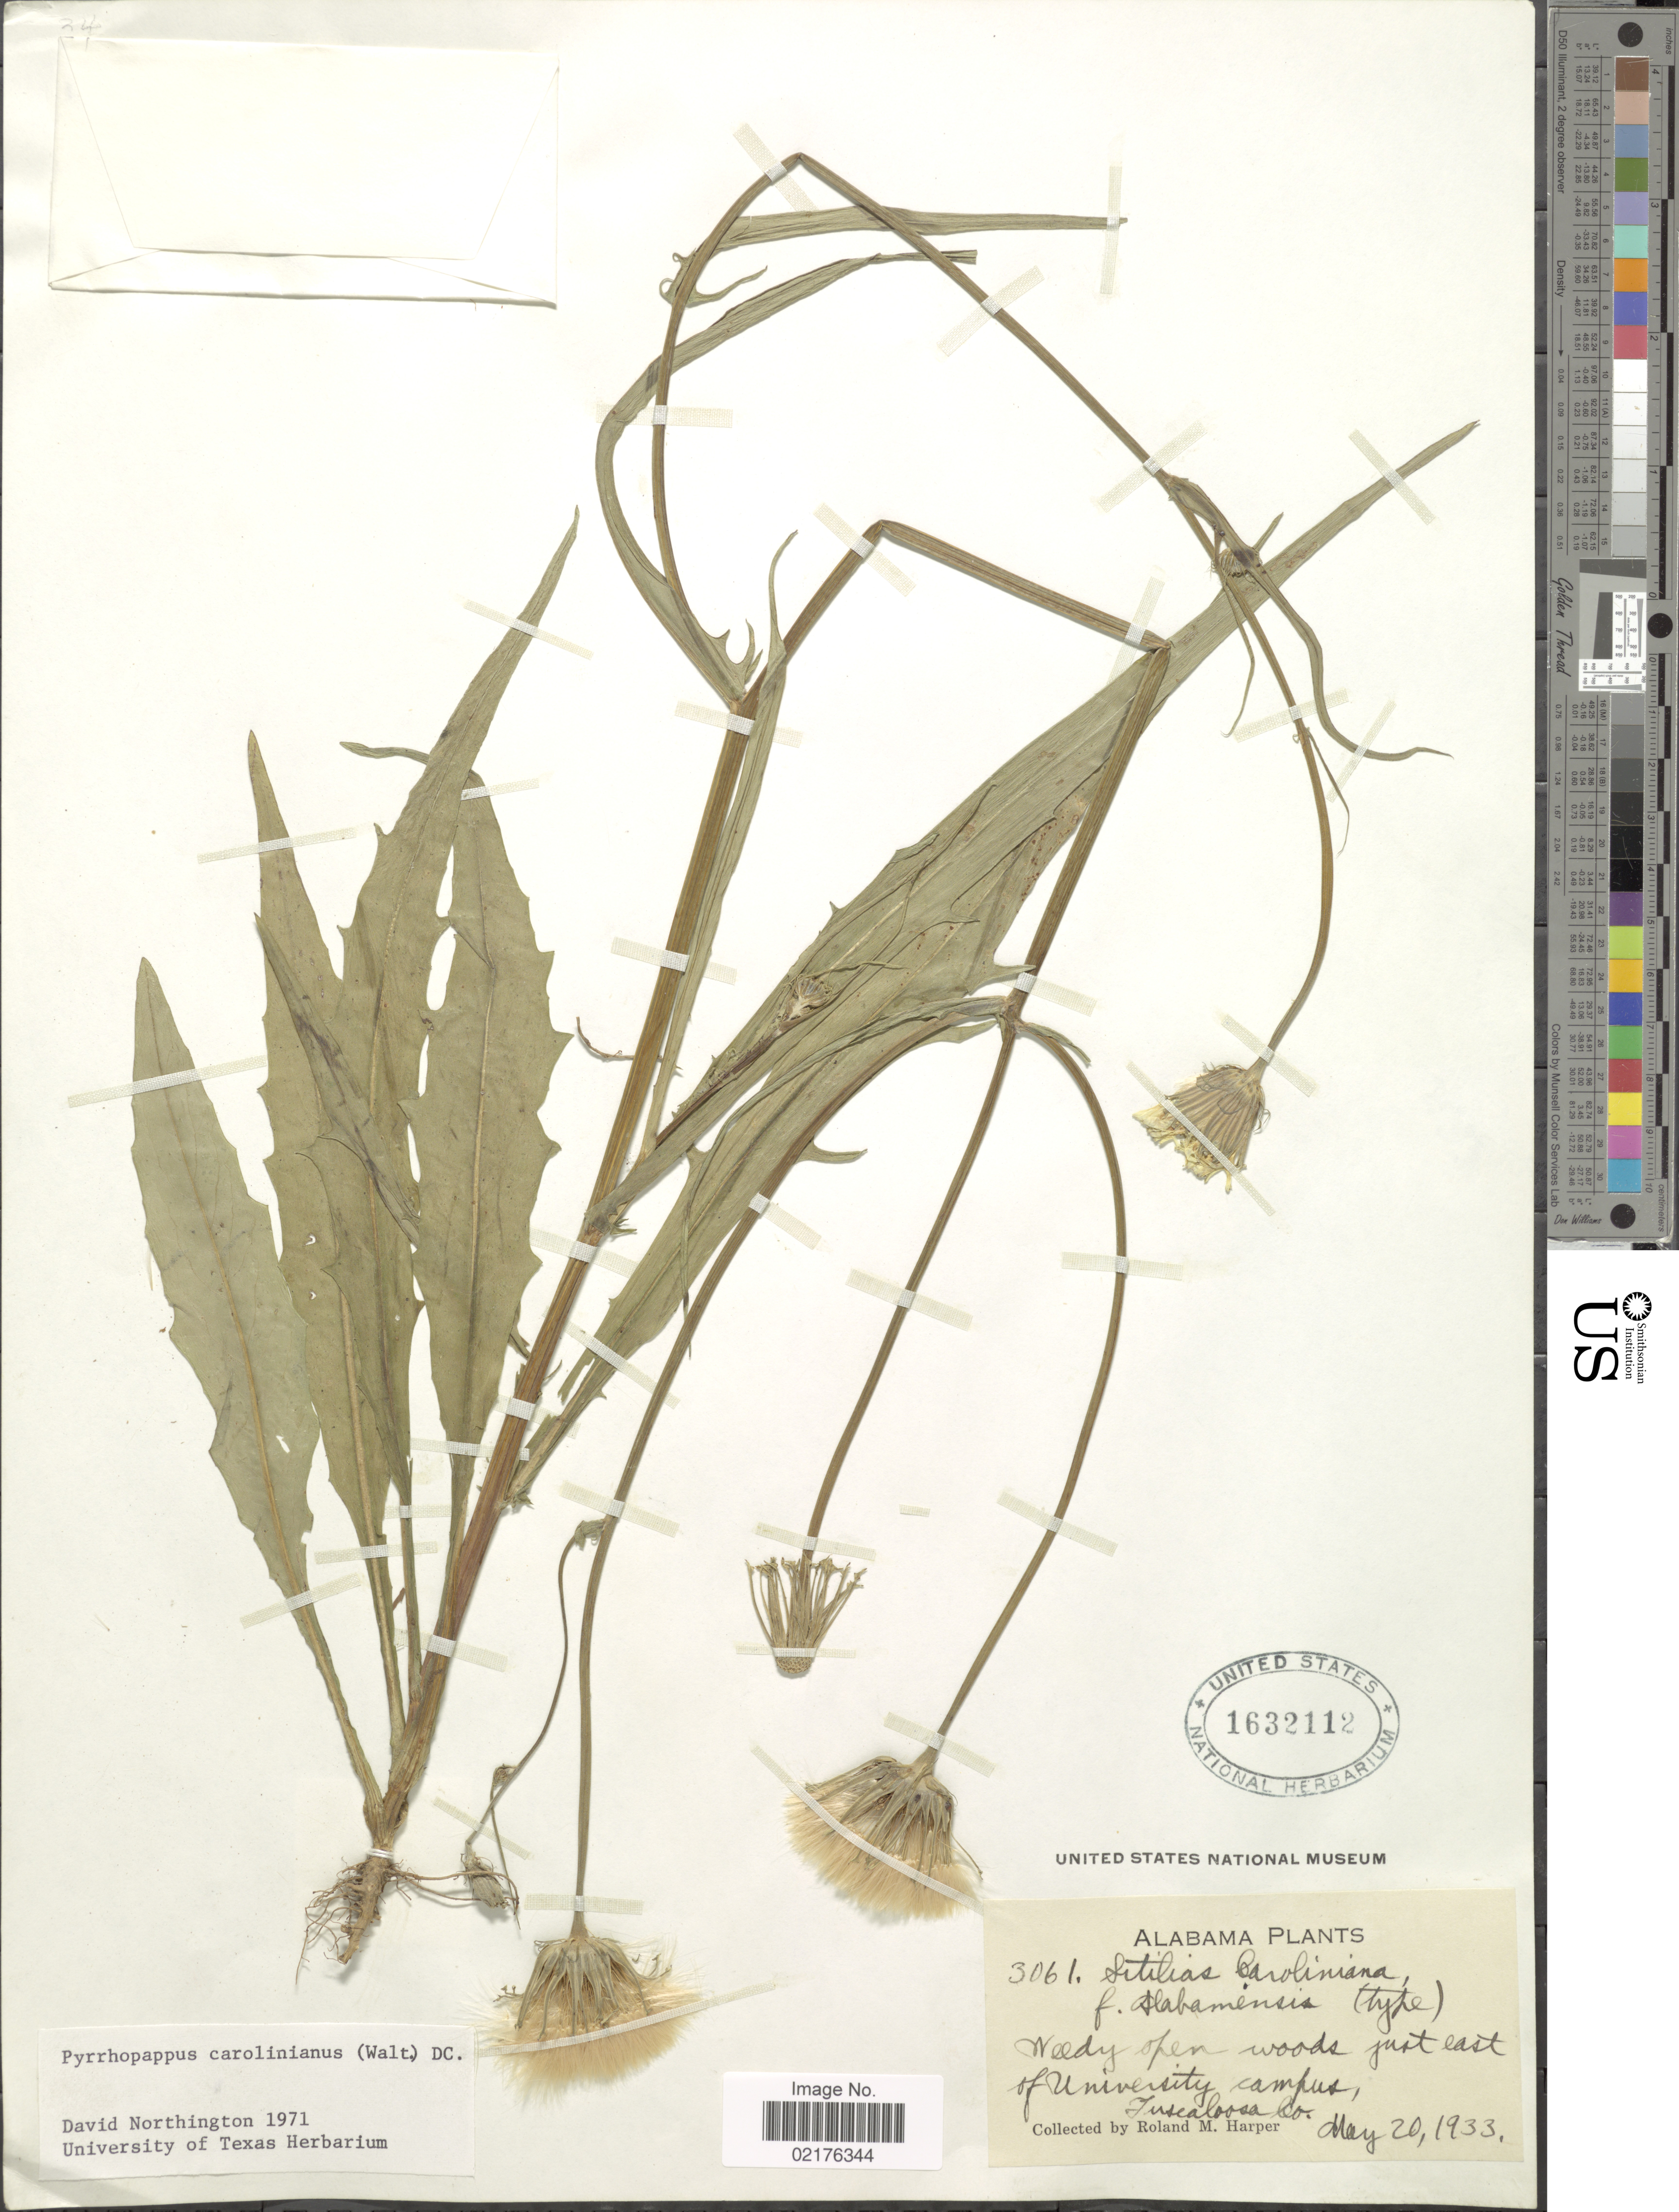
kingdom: Plantae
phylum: Tracheophyta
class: Magnoliopsida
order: Asterales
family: Asteraceae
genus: Pyrrhopappus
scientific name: Pyrrhopappus carolinianus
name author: (Walter) DC.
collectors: R. M. Harper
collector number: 3061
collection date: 1933-05-20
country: United States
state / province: Alabama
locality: Weedy open woods just east of University campus, Tuscaloosa Co.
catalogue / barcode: US 1632112